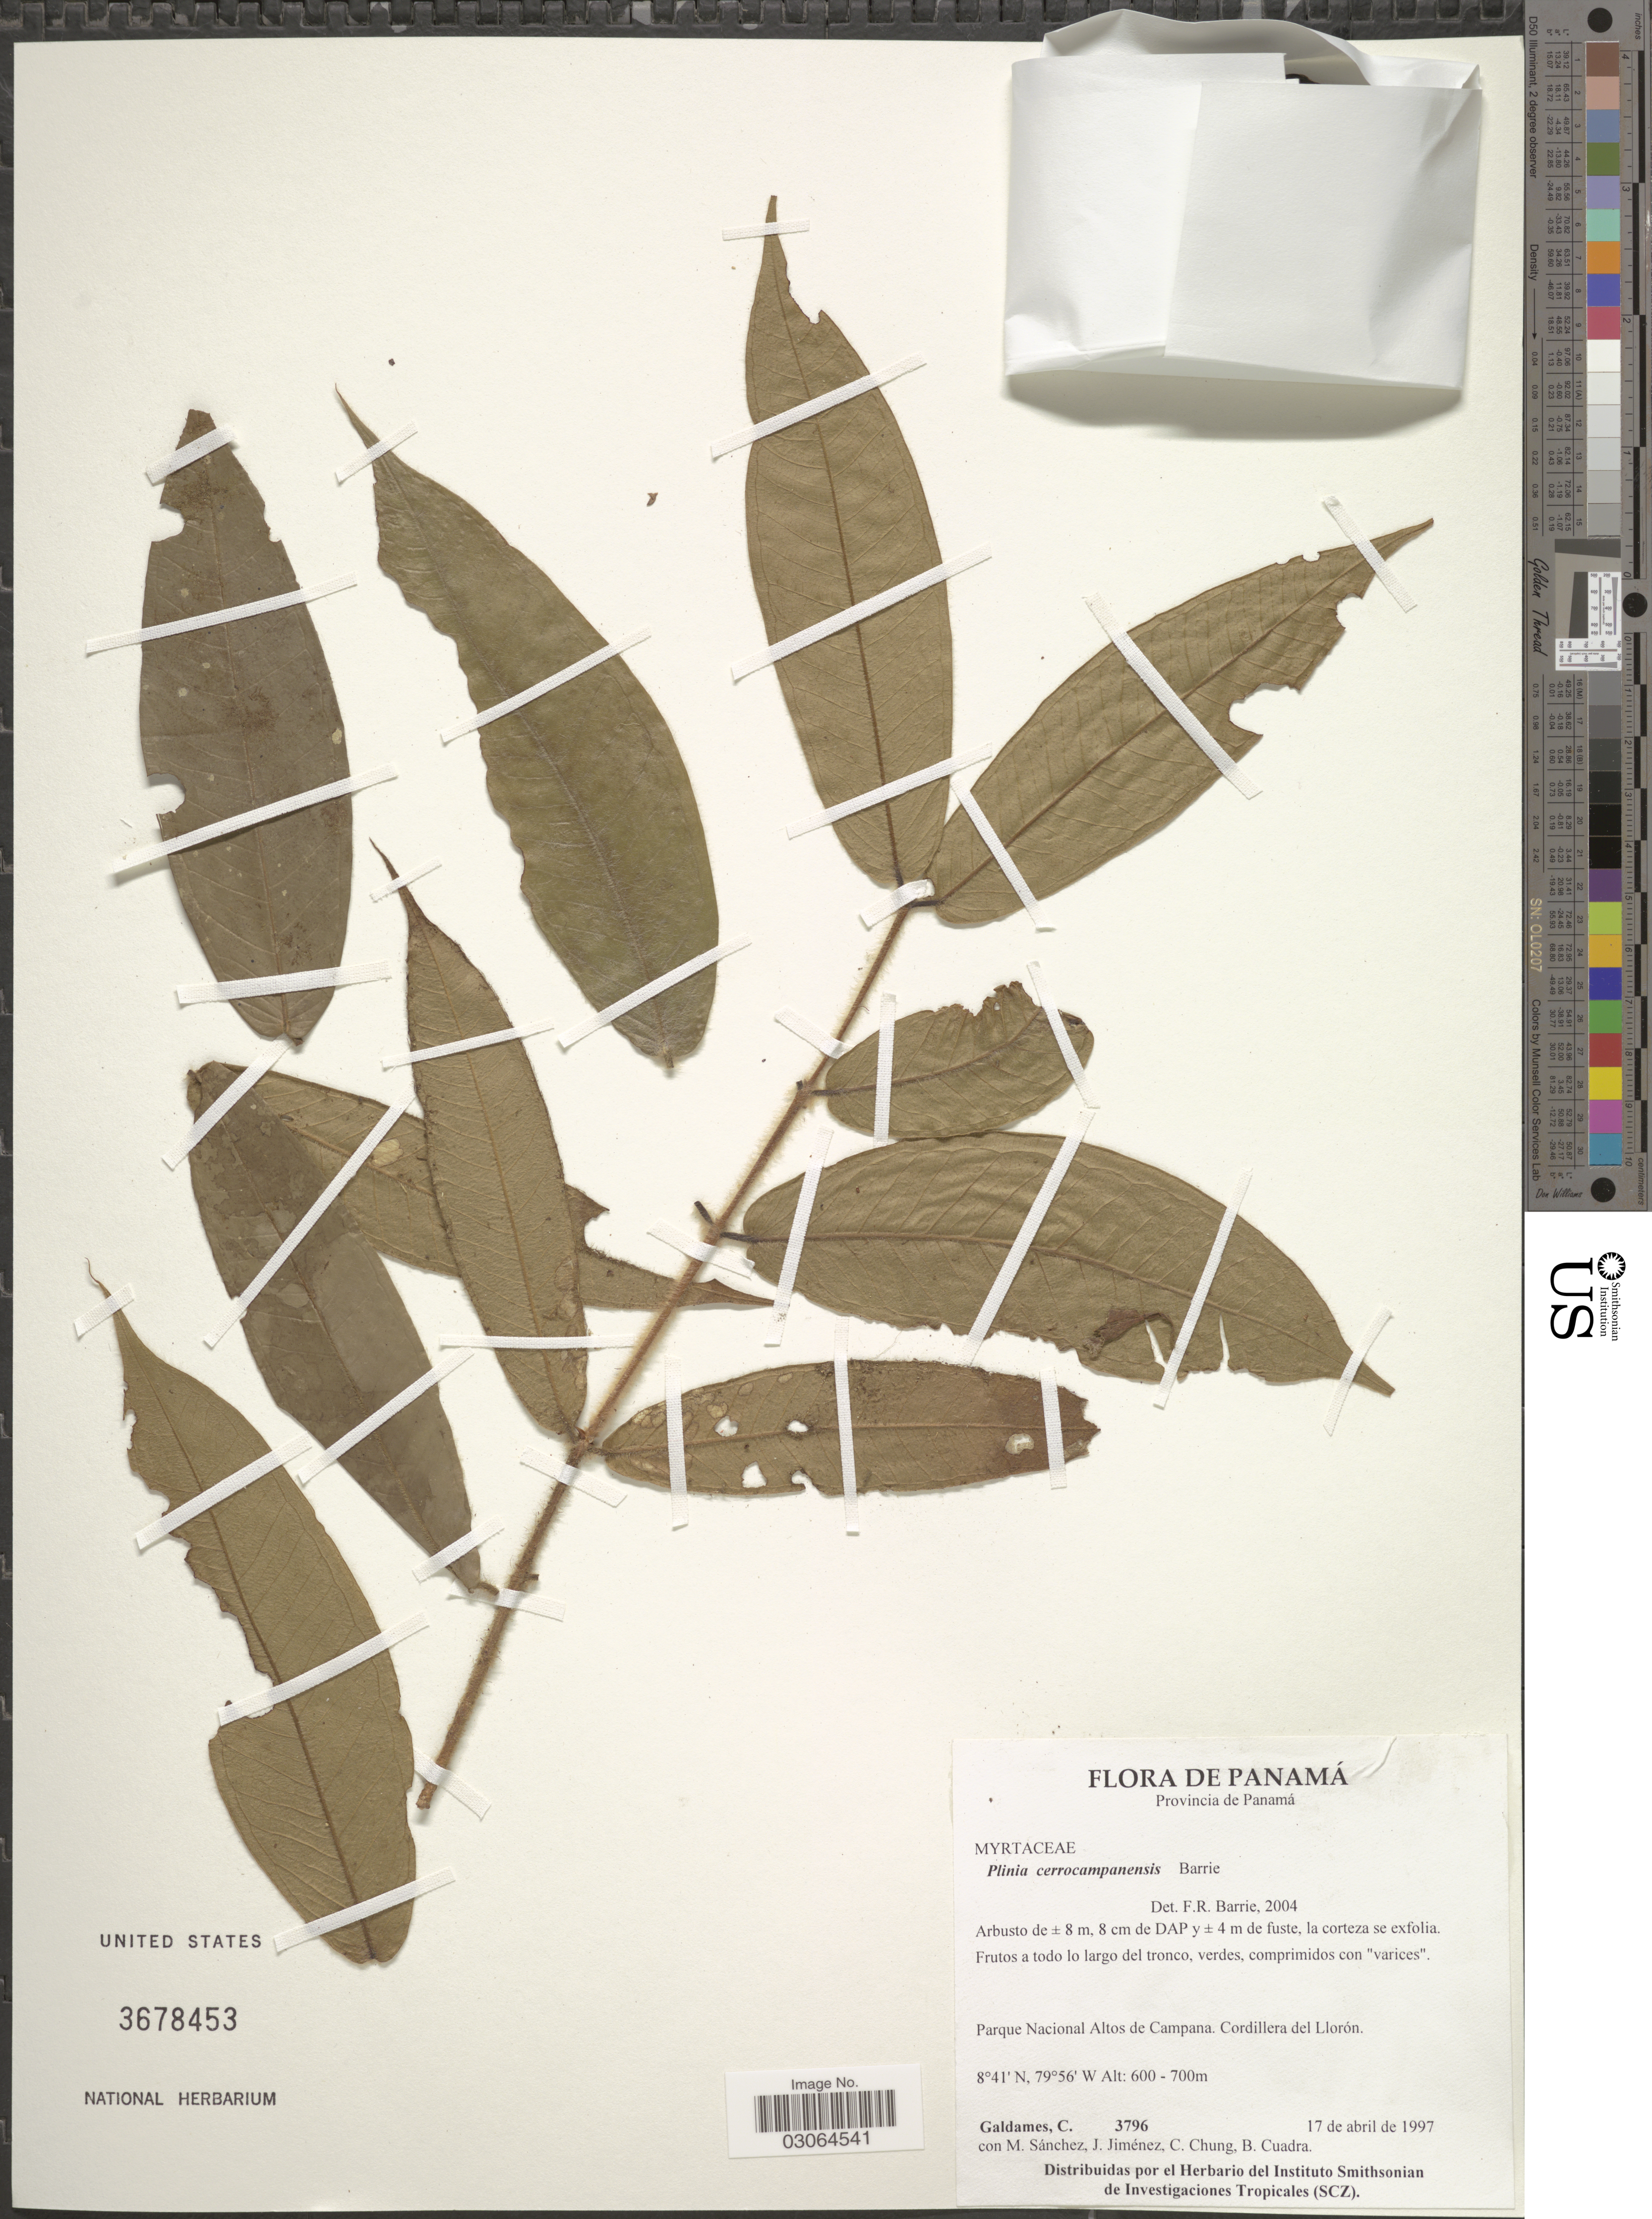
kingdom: Plantae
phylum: Tracheophyta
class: Magnoliopsida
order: Myrtales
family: Myrtaceae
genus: Plinia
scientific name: Plinia cerrocampanensis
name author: Barrie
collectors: C. Galdames, M. Sánchez, J. Jiménez Ramírez, C. Chung & B. Cuadra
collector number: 3796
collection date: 1997-04-17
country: Panama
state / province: Panamá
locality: Parque Nacional Altos de Campana. Cordillera del Llorón.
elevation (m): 600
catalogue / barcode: US 3678453